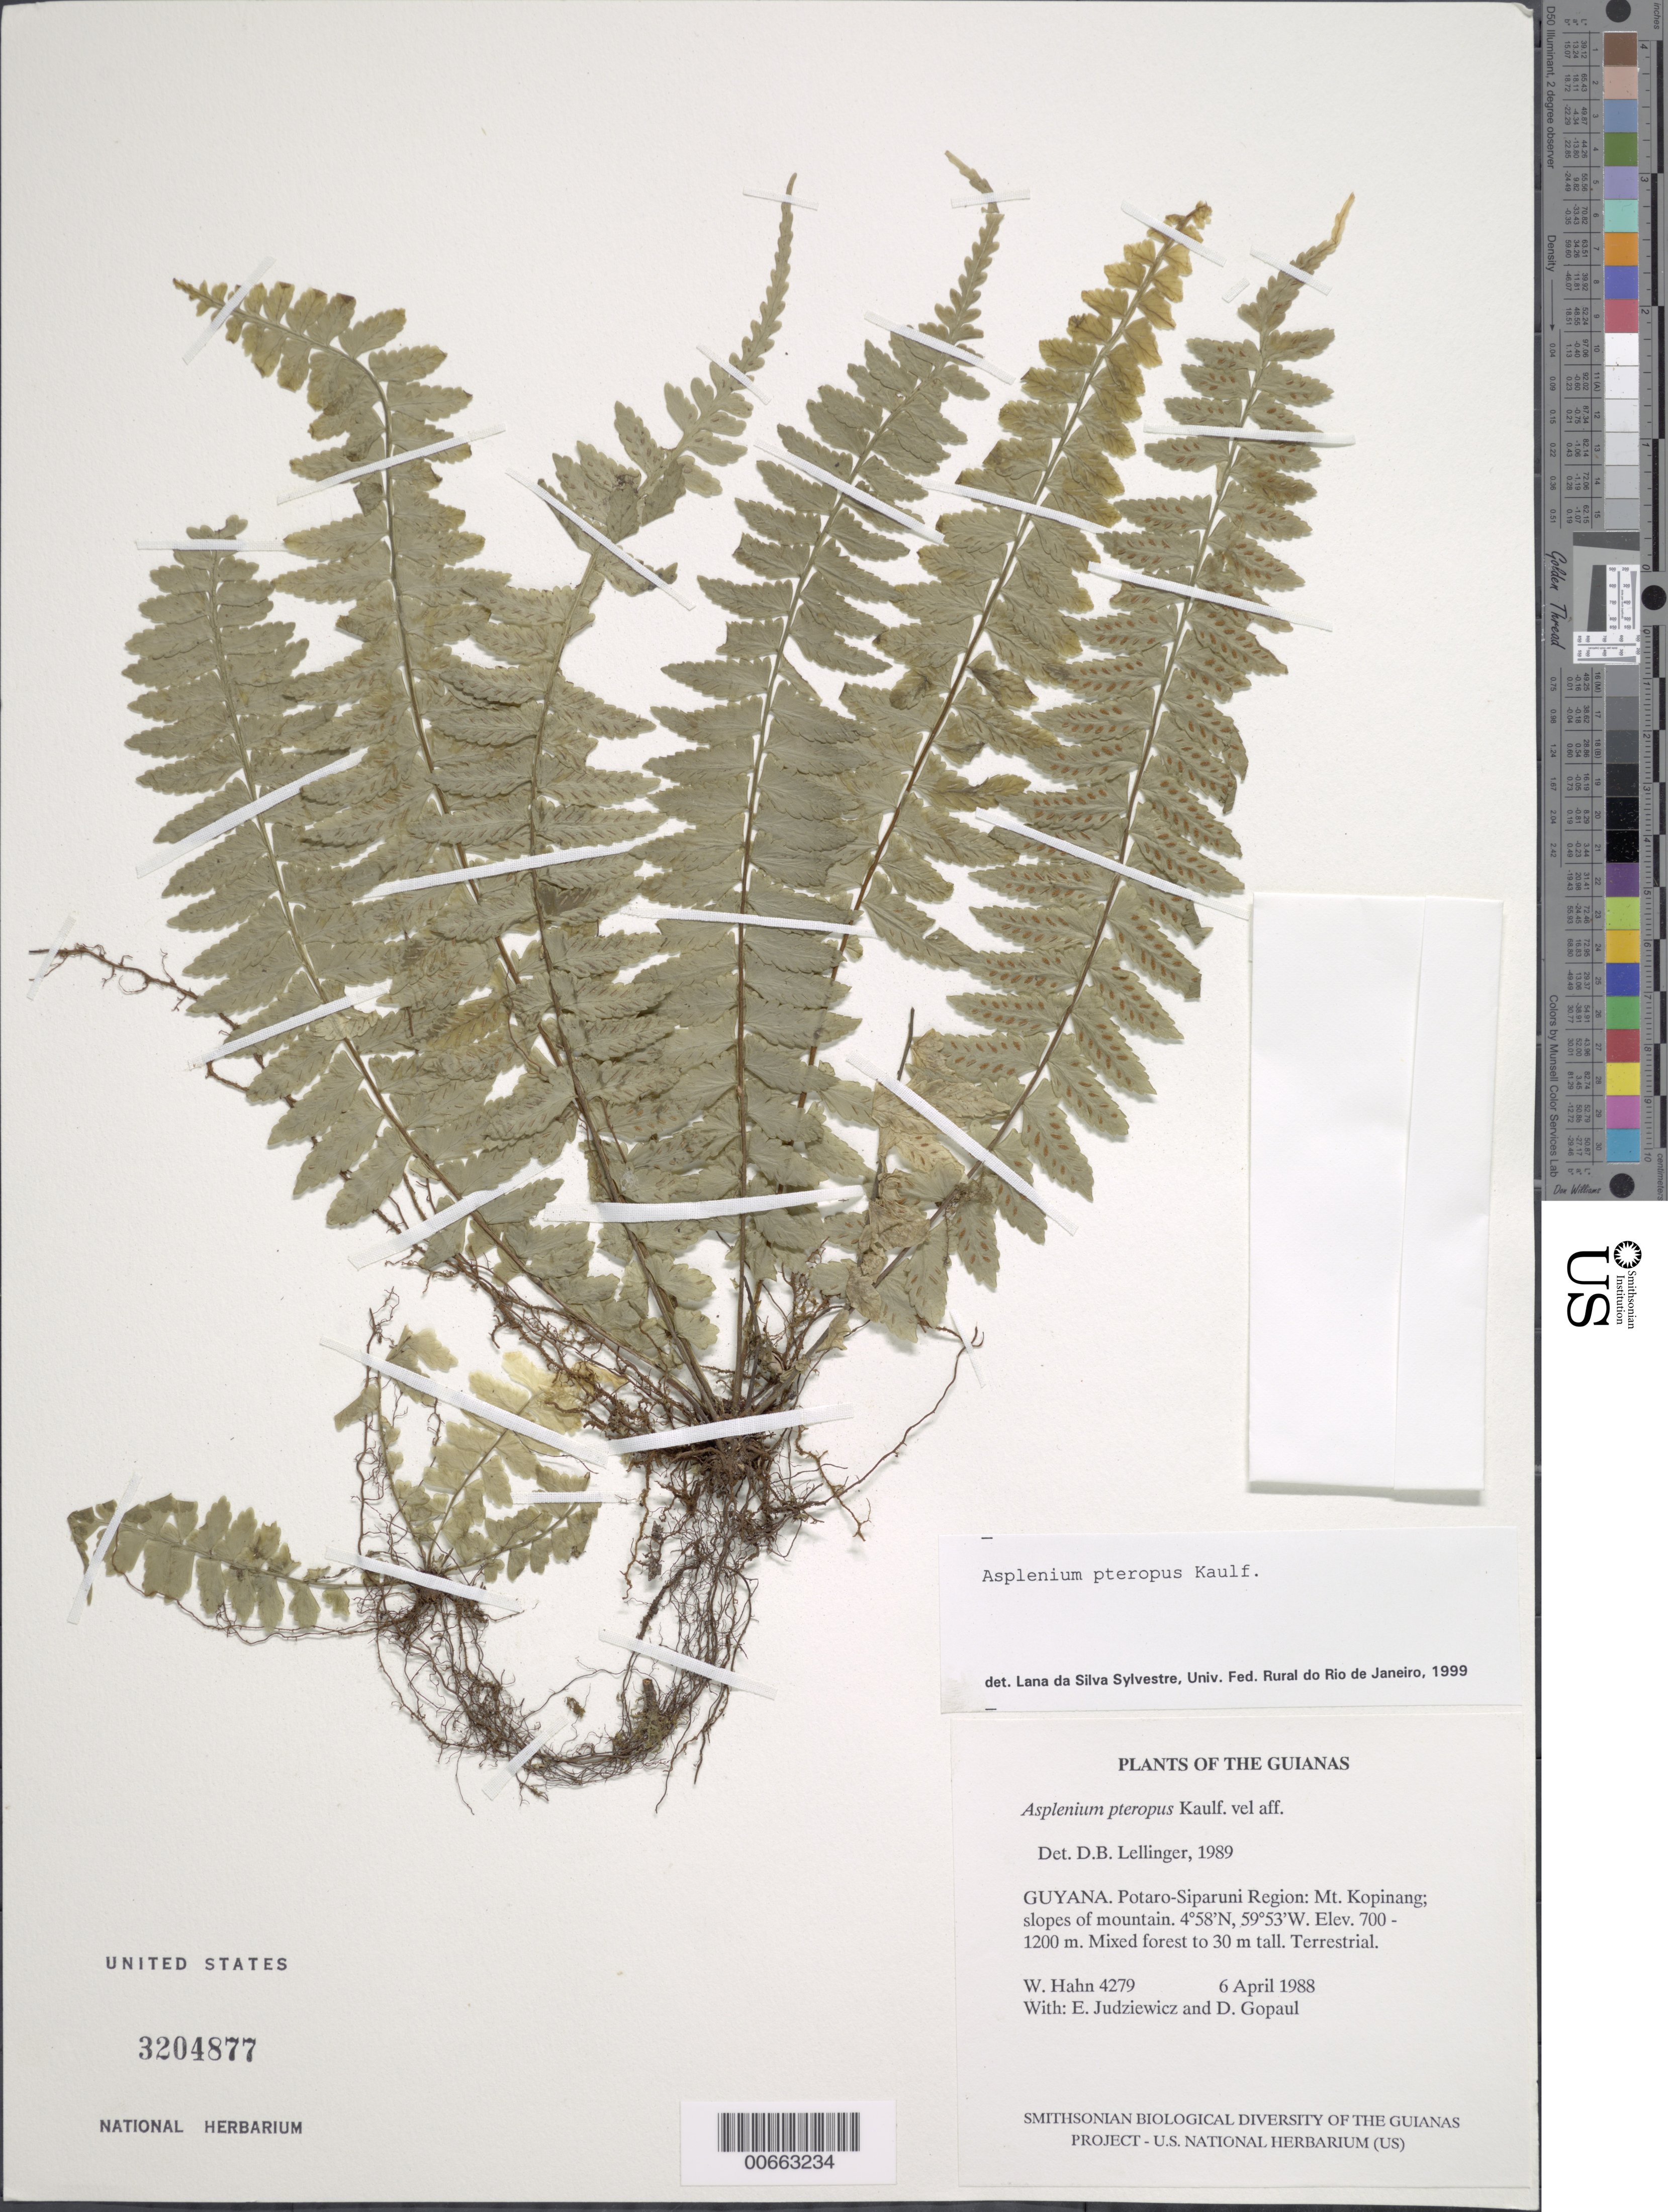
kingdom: Plantae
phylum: Tracheophyta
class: Polypodiopsida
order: Polypodiales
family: Aspleniaceae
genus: Asplenium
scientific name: Asplenium pteropus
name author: Kaulf.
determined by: Lellinger, David B., (BOT), Smithsonian Institution - National Museum of Natural History (UNITED STATES)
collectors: W. Hahn, E. J. Judziewicz & D. Gopaul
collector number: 4279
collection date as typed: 6 April 1988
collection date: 1988-04-06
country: Guyana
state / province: Potaro-Siparuni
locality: Mt. Kopinang; slopes of mountain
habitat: Mixed forest to 30 m tall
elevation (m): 700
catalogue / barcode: US 3204877